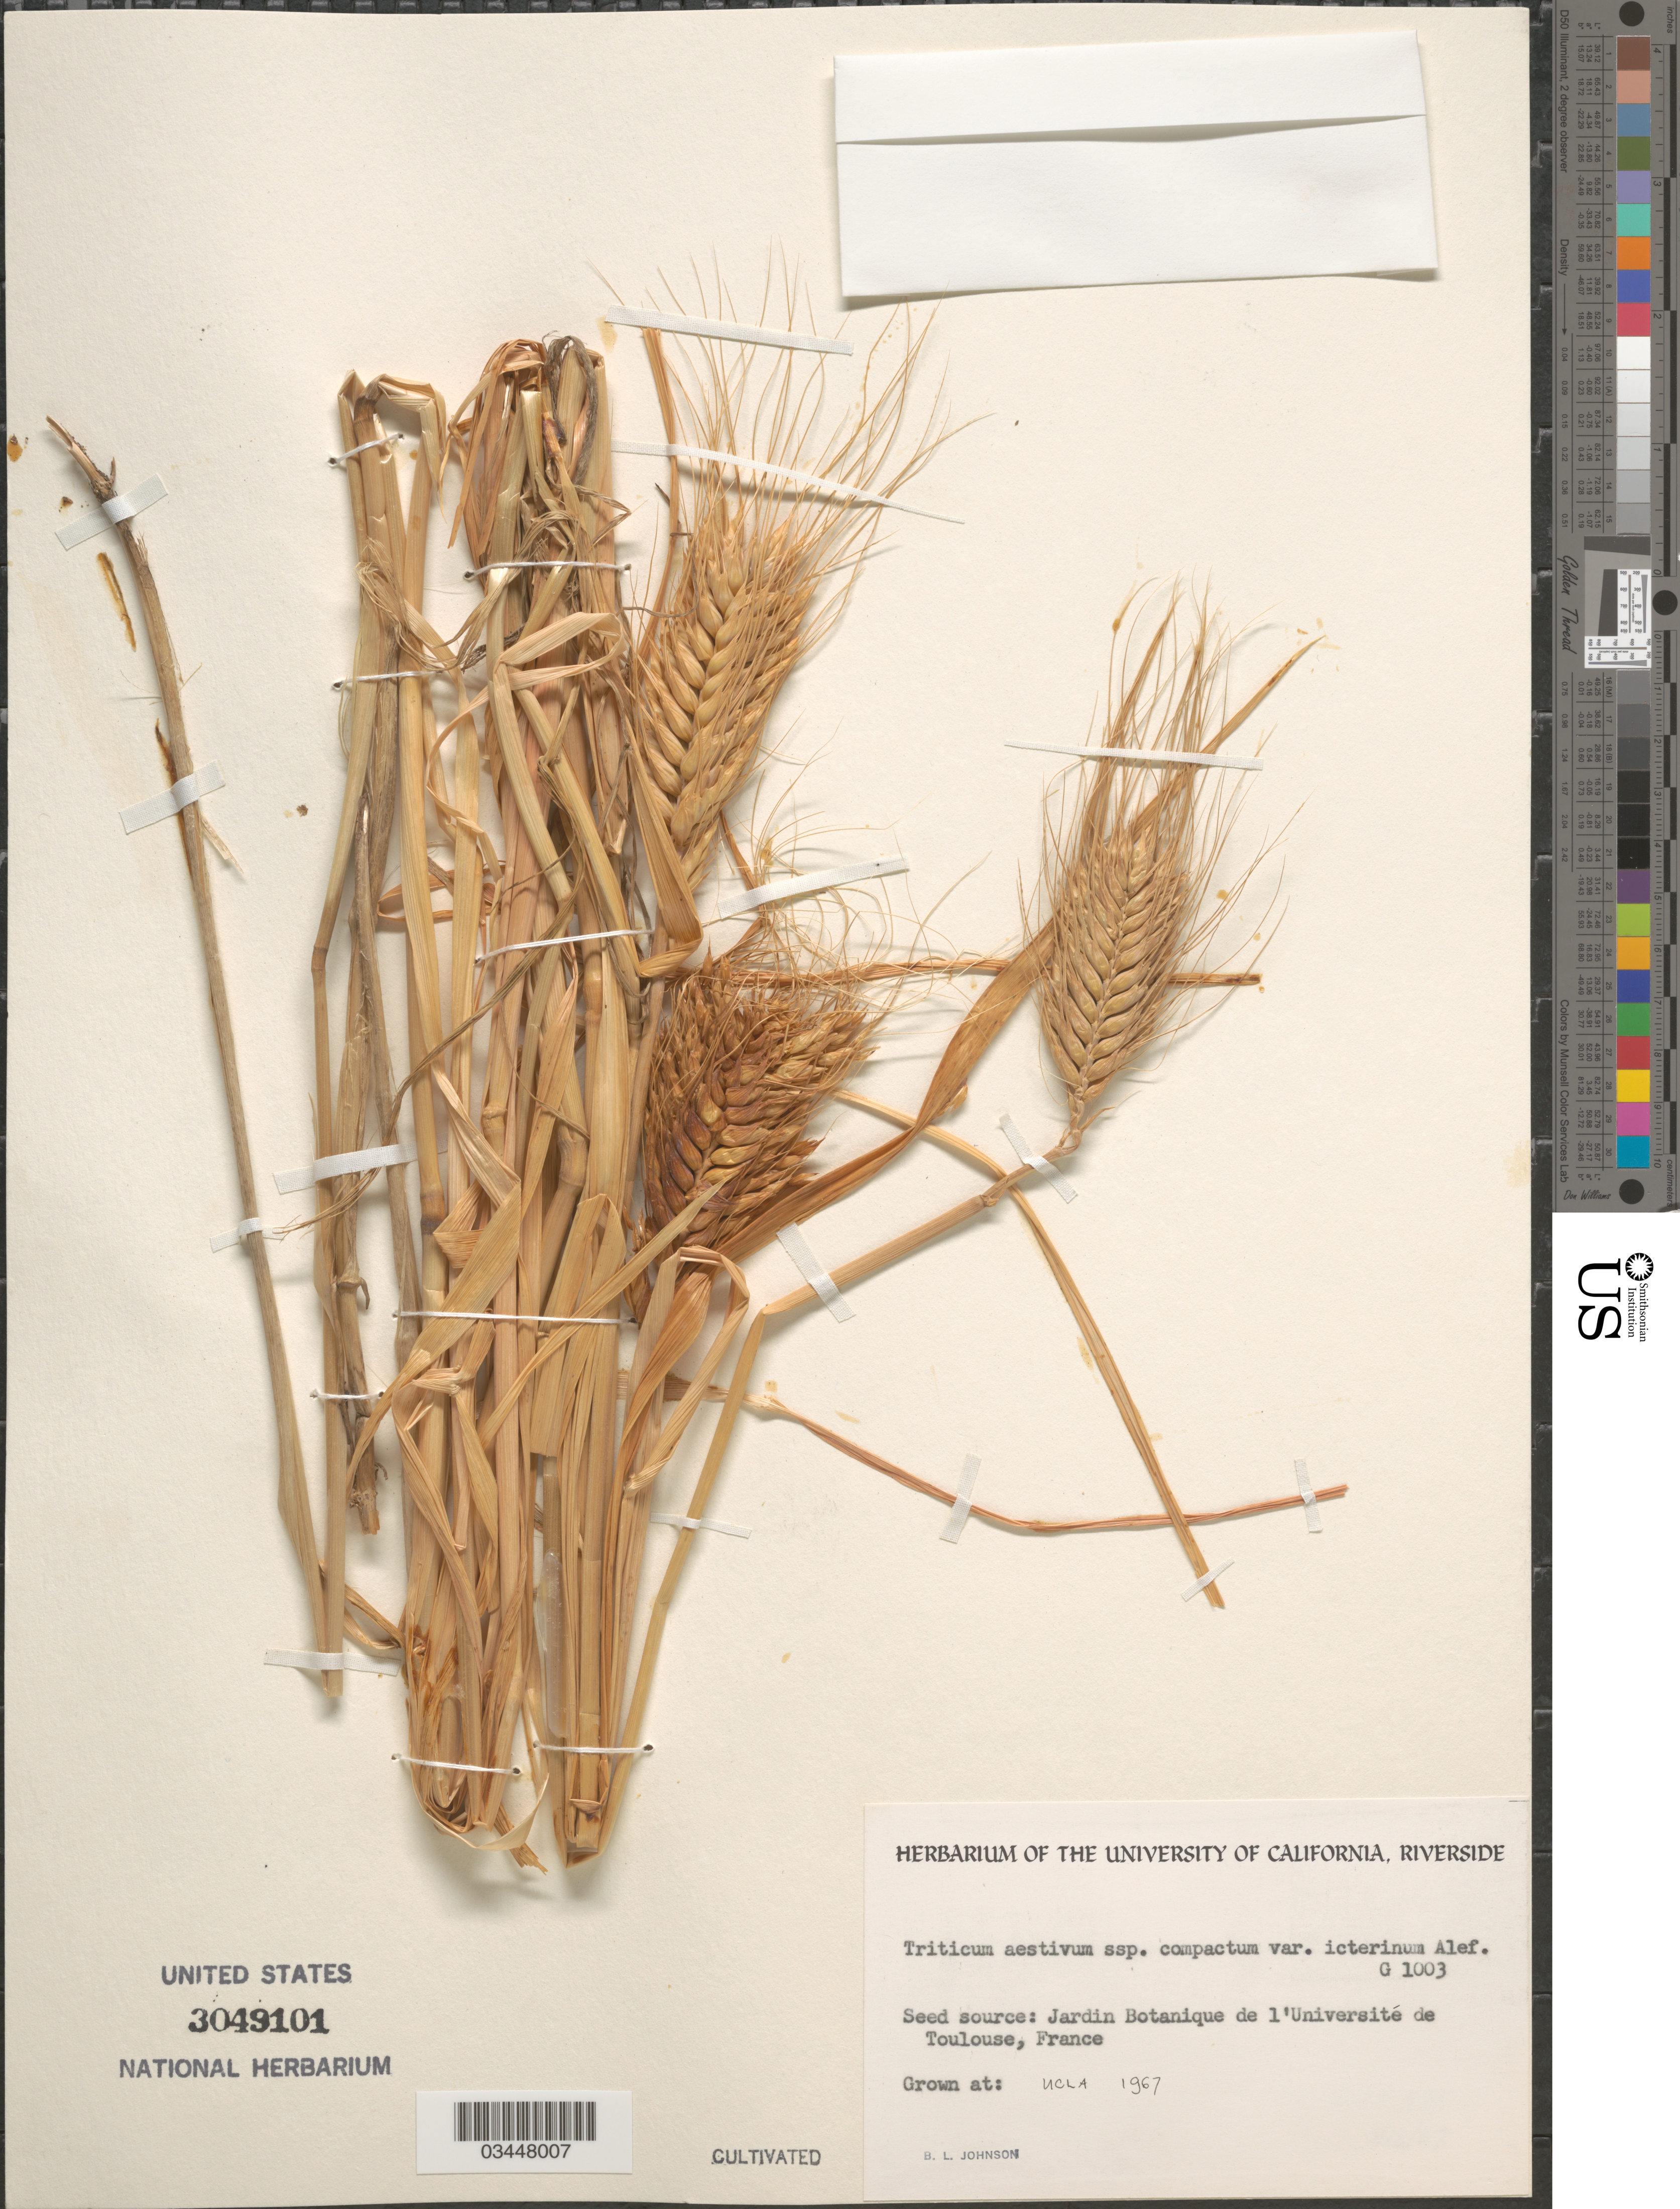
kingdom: Plantae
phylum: Tracheophyta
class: Liliopsida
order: Poales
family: Poaceae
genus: Triticum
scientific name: Triticum aestivum subsp. compactum var. icterinum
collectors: B. Johnson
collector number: G1003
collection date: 1967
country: United States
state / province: California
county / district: Los Angeles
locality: UCLA.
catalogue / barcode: US 3049101